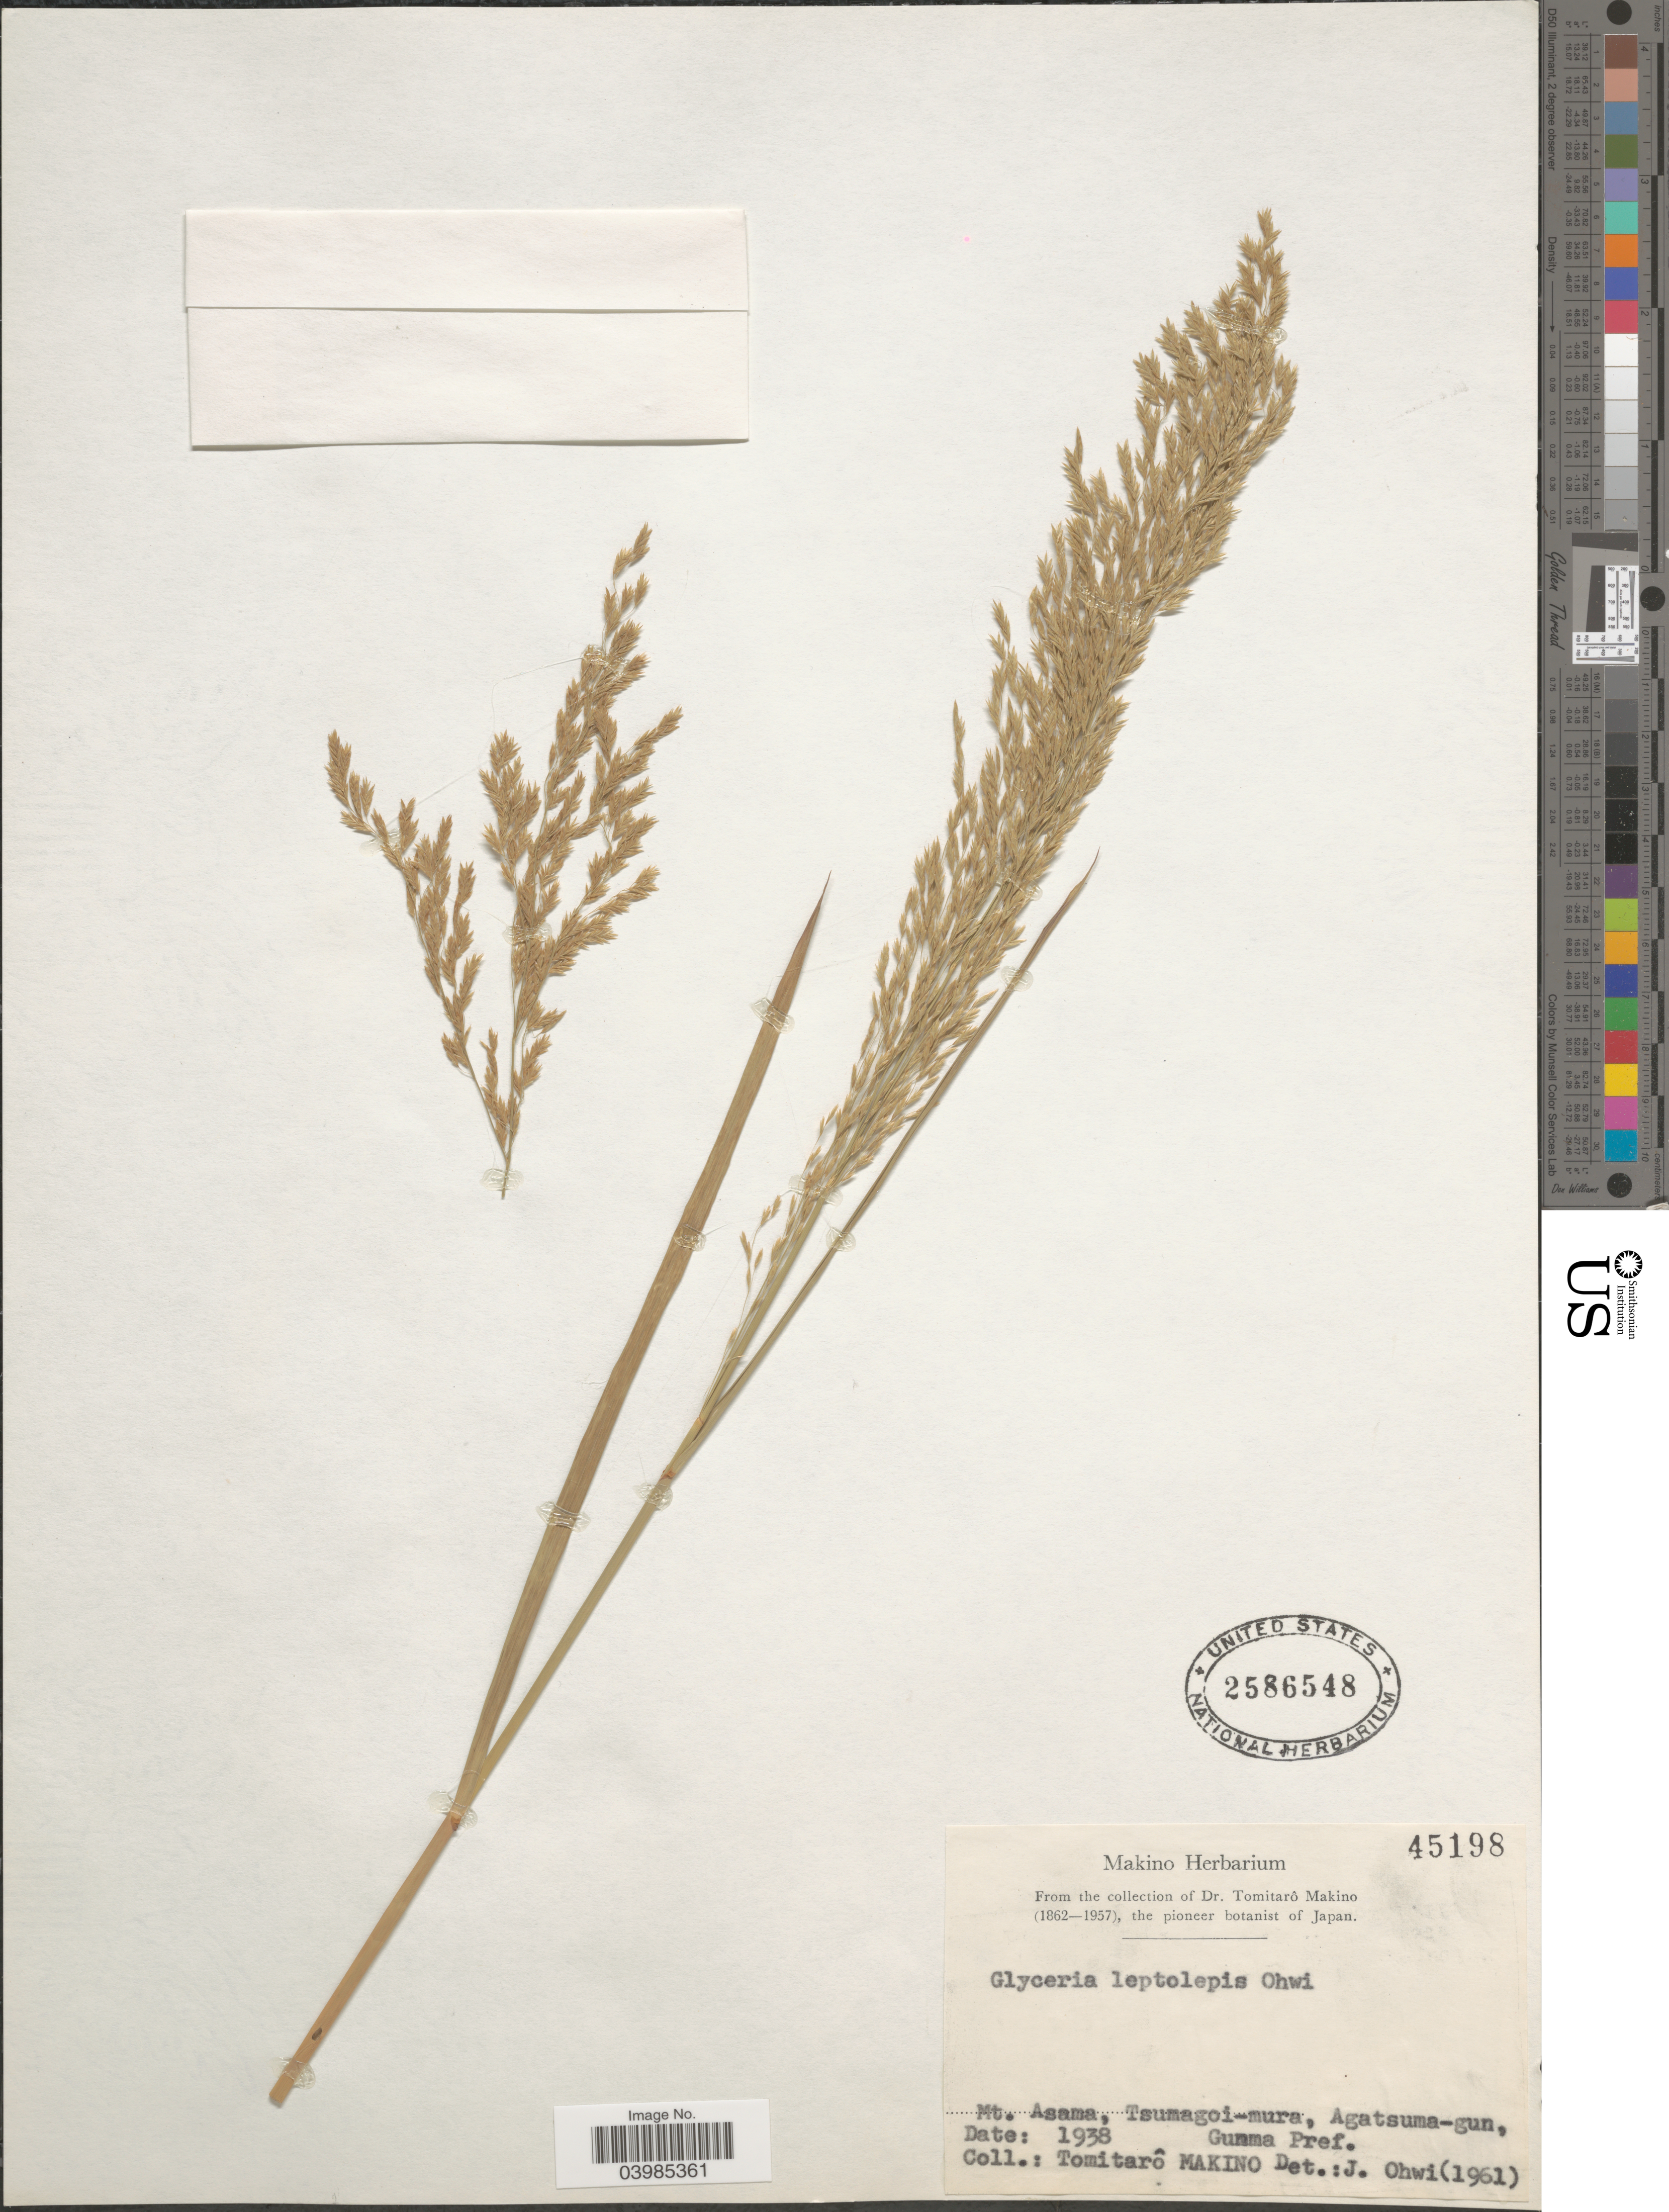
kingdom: Plantae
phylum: Tracheophyta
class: Liliopsida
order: Poales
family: Poaceae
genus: Glyceria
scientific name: Glyceria leptolepis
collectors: T. Makino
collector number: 45198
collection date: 1938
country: Japan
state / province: Gunma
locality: Mt. Asama, Tsumagoi-mura, Agatsuma-gum, Gunma Pref.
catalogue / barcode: US 2586548